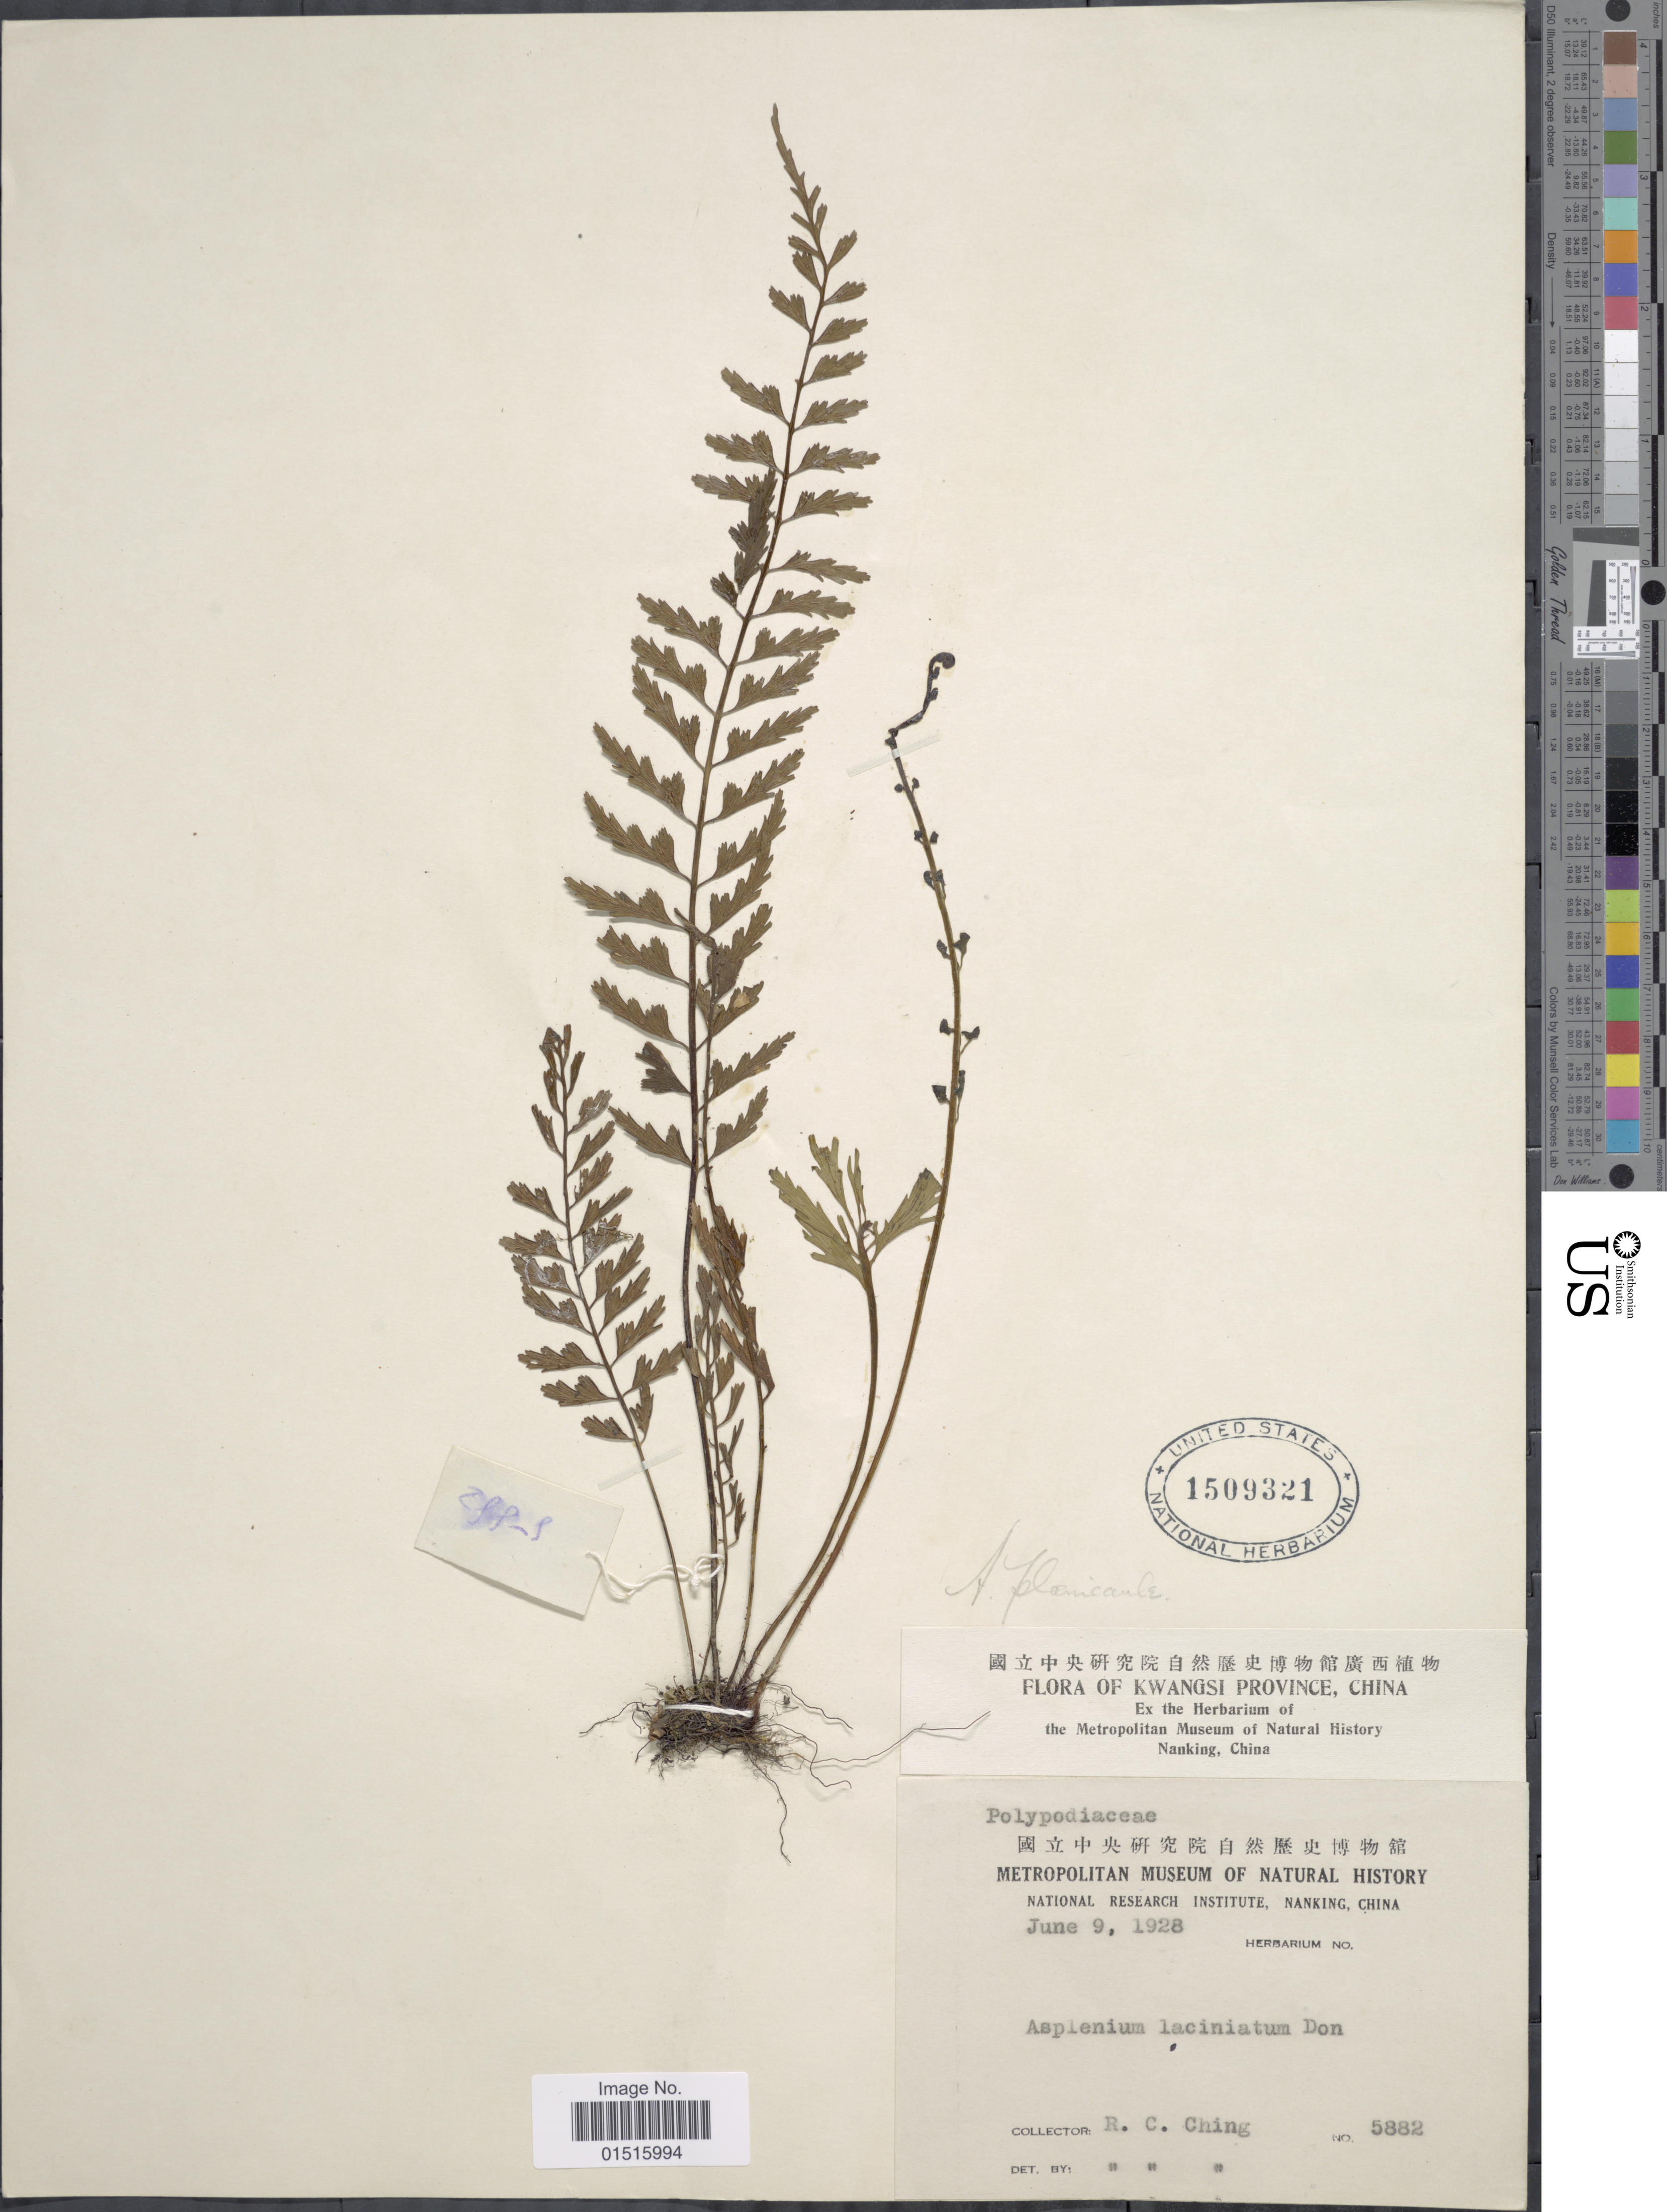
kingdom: Plantae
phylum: Tracheophyta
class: Polypodiopsida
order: Polypodiales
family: Aspleniaceae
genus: Asplenium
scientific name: Asplenium yoshinagae var. planicaule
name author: (Wall. ex Mett.) C.V. Morton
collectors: R. C. Ching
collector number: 5882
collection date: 1928-06-09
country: China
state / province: Guangxi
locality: Kwangsi Province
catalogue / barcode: US 1509321